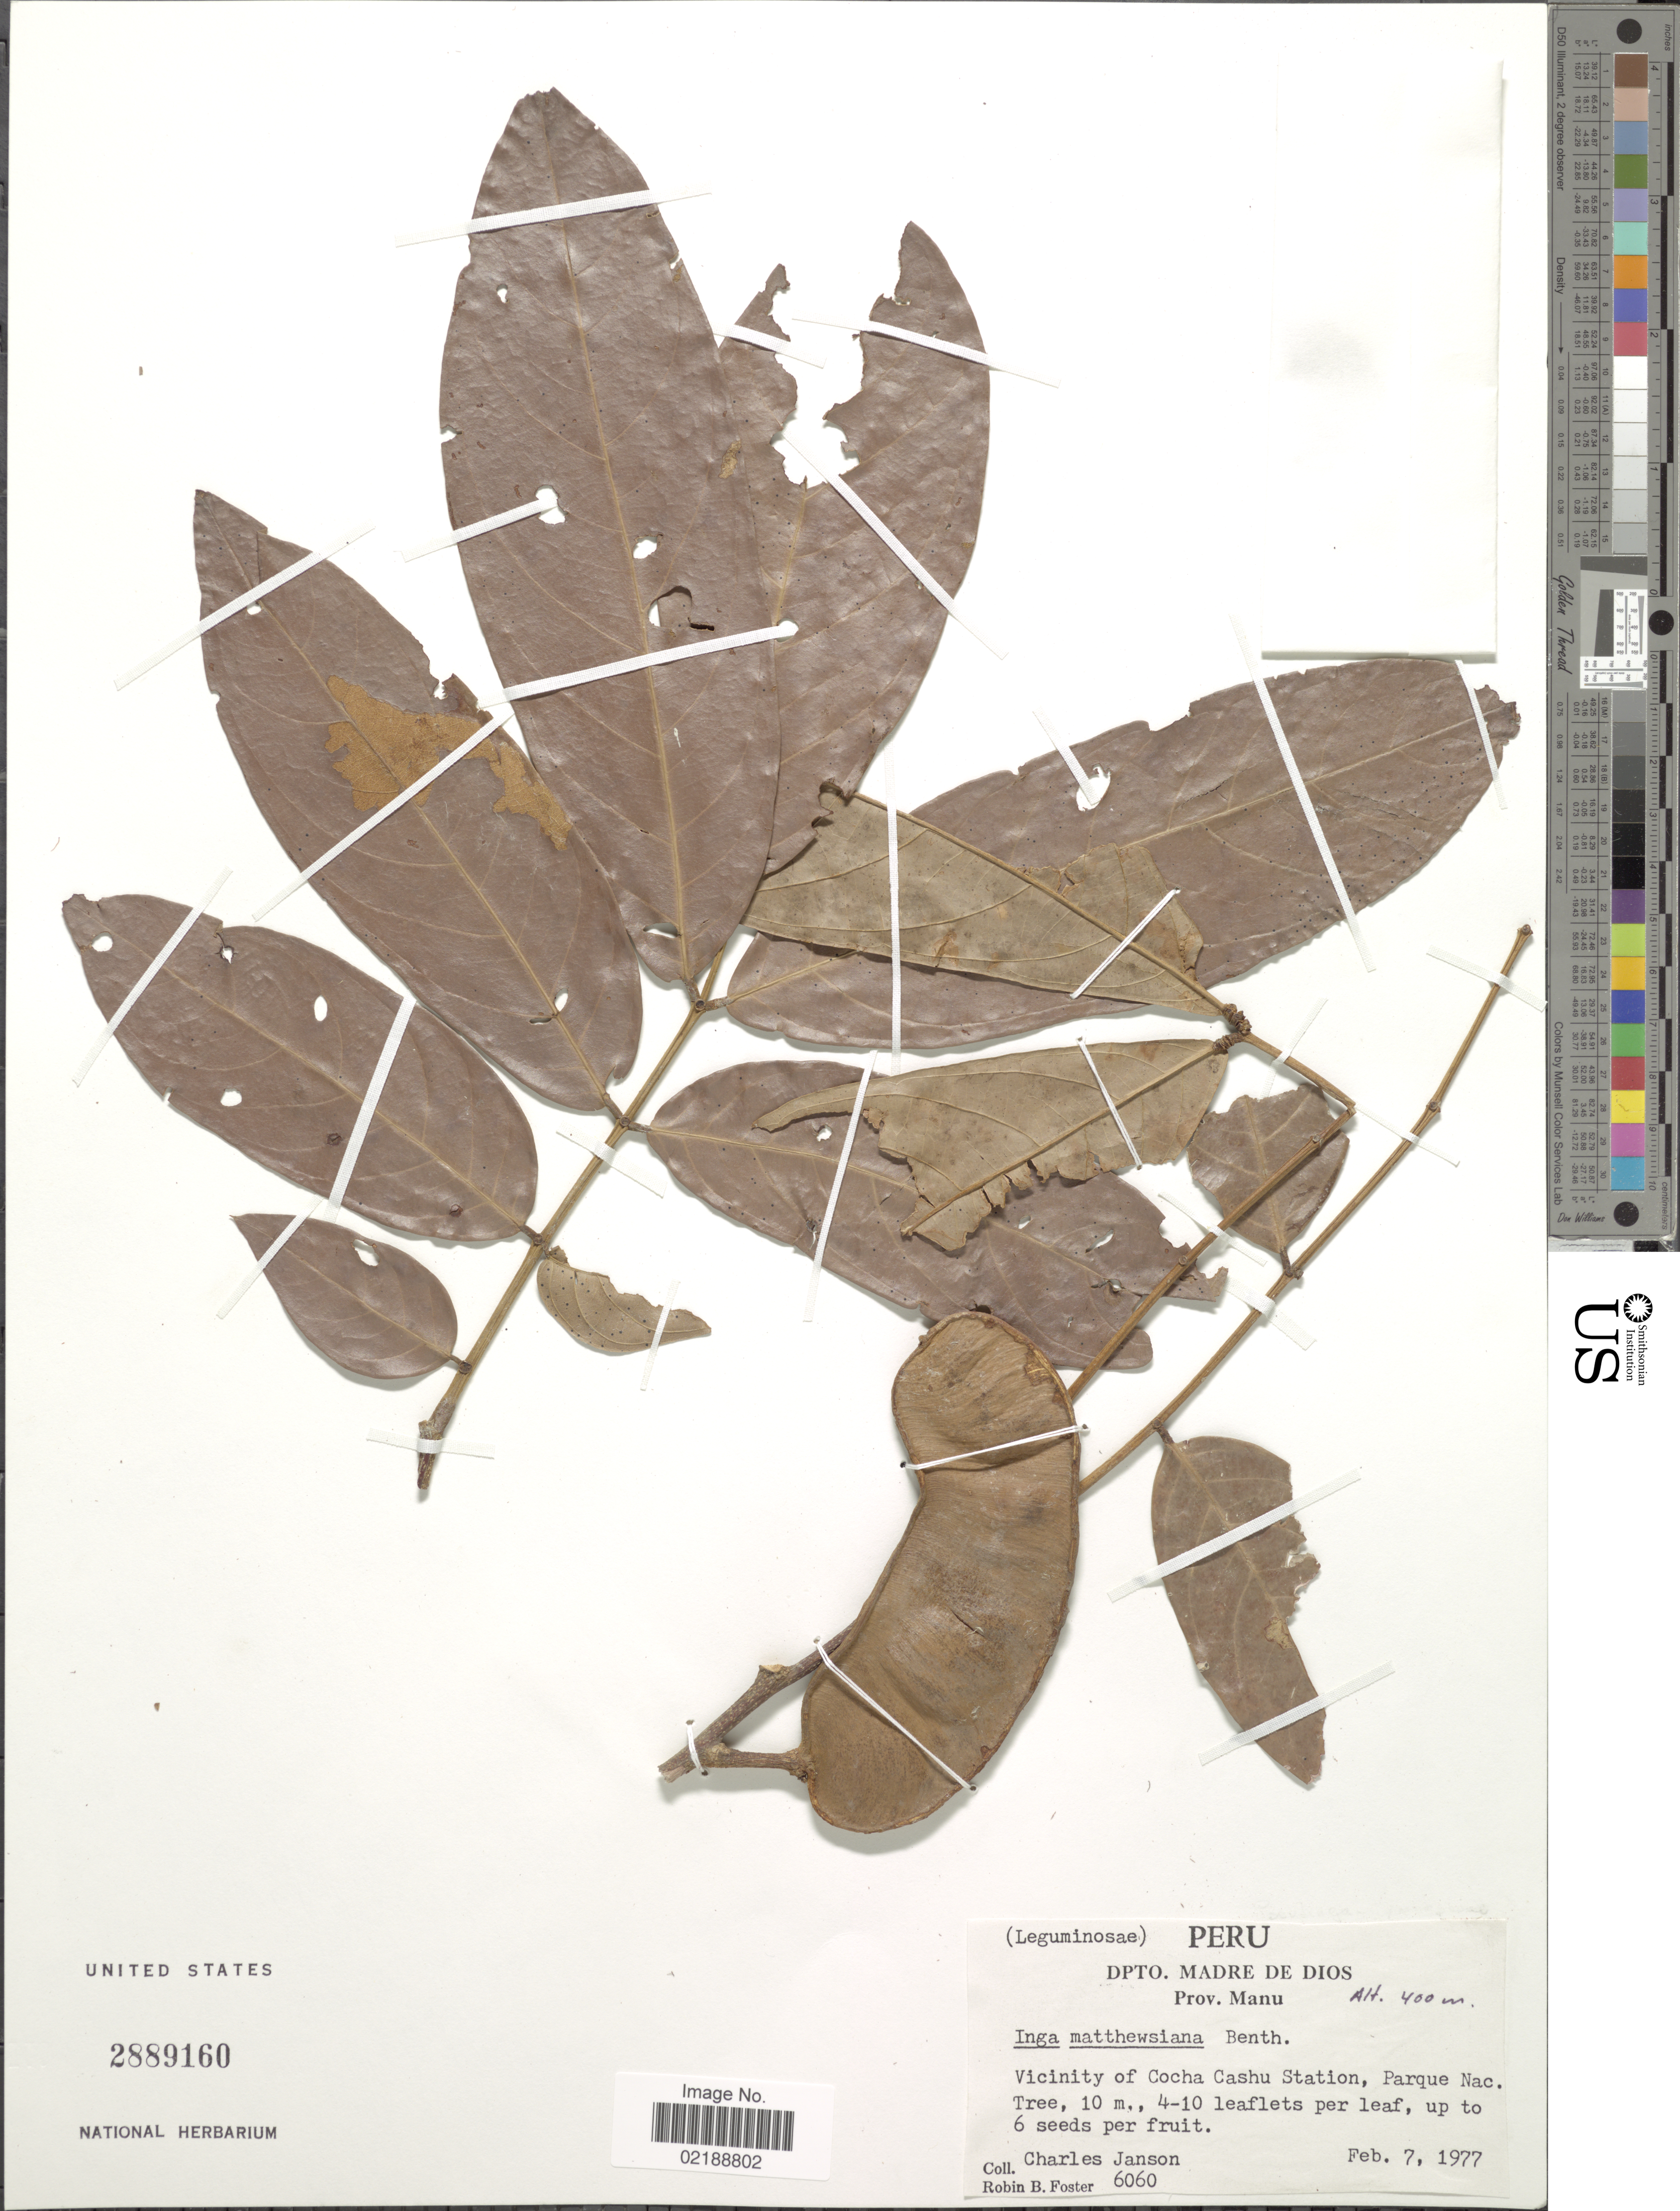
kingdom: Plantae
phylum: Tracheophyta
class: Magnoliopsida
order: Fabales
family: Fabaceae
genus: Inga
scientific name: Inga nobilis subsp. nobilis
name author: Willd.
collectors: C. Janson & R. B. Foster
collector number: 6060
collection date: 1977-02-07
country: Peru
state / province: Madre de Dios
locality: Dpto Madre De Dios Prov. Manu, Vicinity of Coaha Cashu Station, Parque Nac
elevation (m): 400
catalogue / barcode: US 2889160